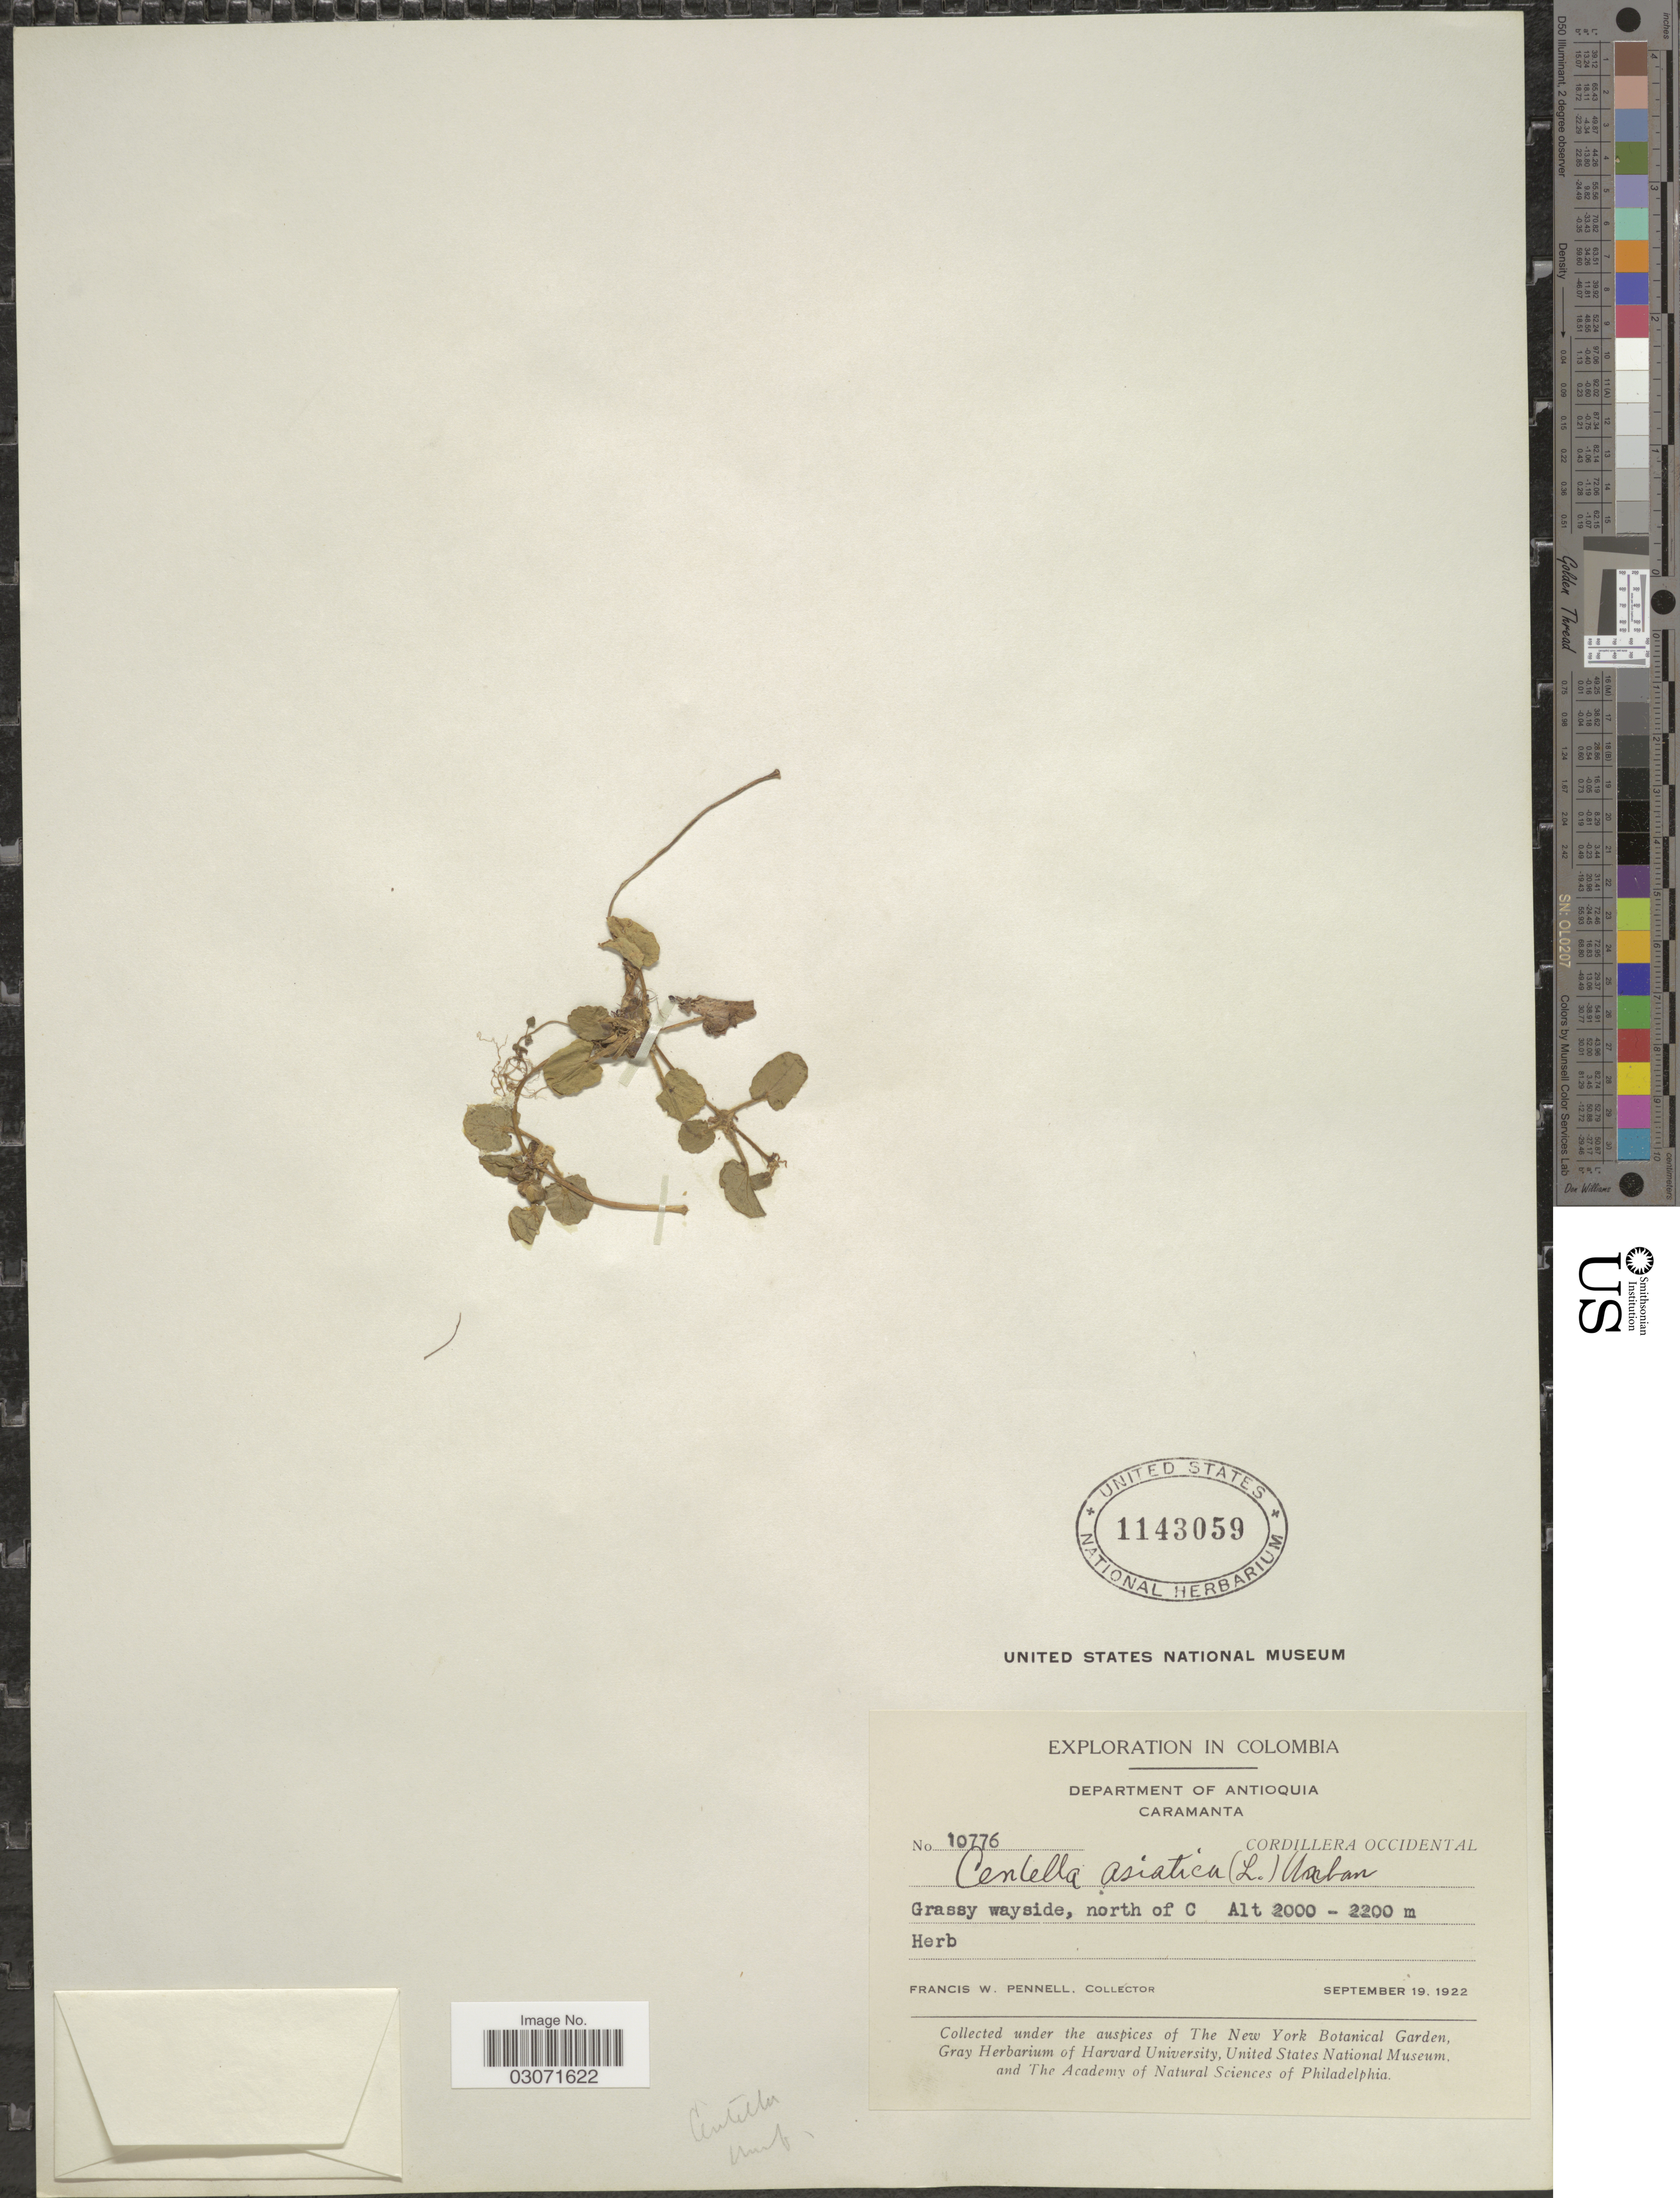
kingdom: Plantae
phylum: Tracheophyta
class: Magnoliopsida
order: Apiales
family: Apiaceae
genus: Centella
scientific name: Centella erecta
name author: (L. f.) Fernald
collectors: F. W. Pennell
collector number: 10776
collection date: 1922-09-19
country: Colombia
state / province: Antioquia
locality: Department of Antioquia. Caramanta. Cordillera Occidental. North of C.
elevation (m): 2000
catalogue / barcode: US 1143059